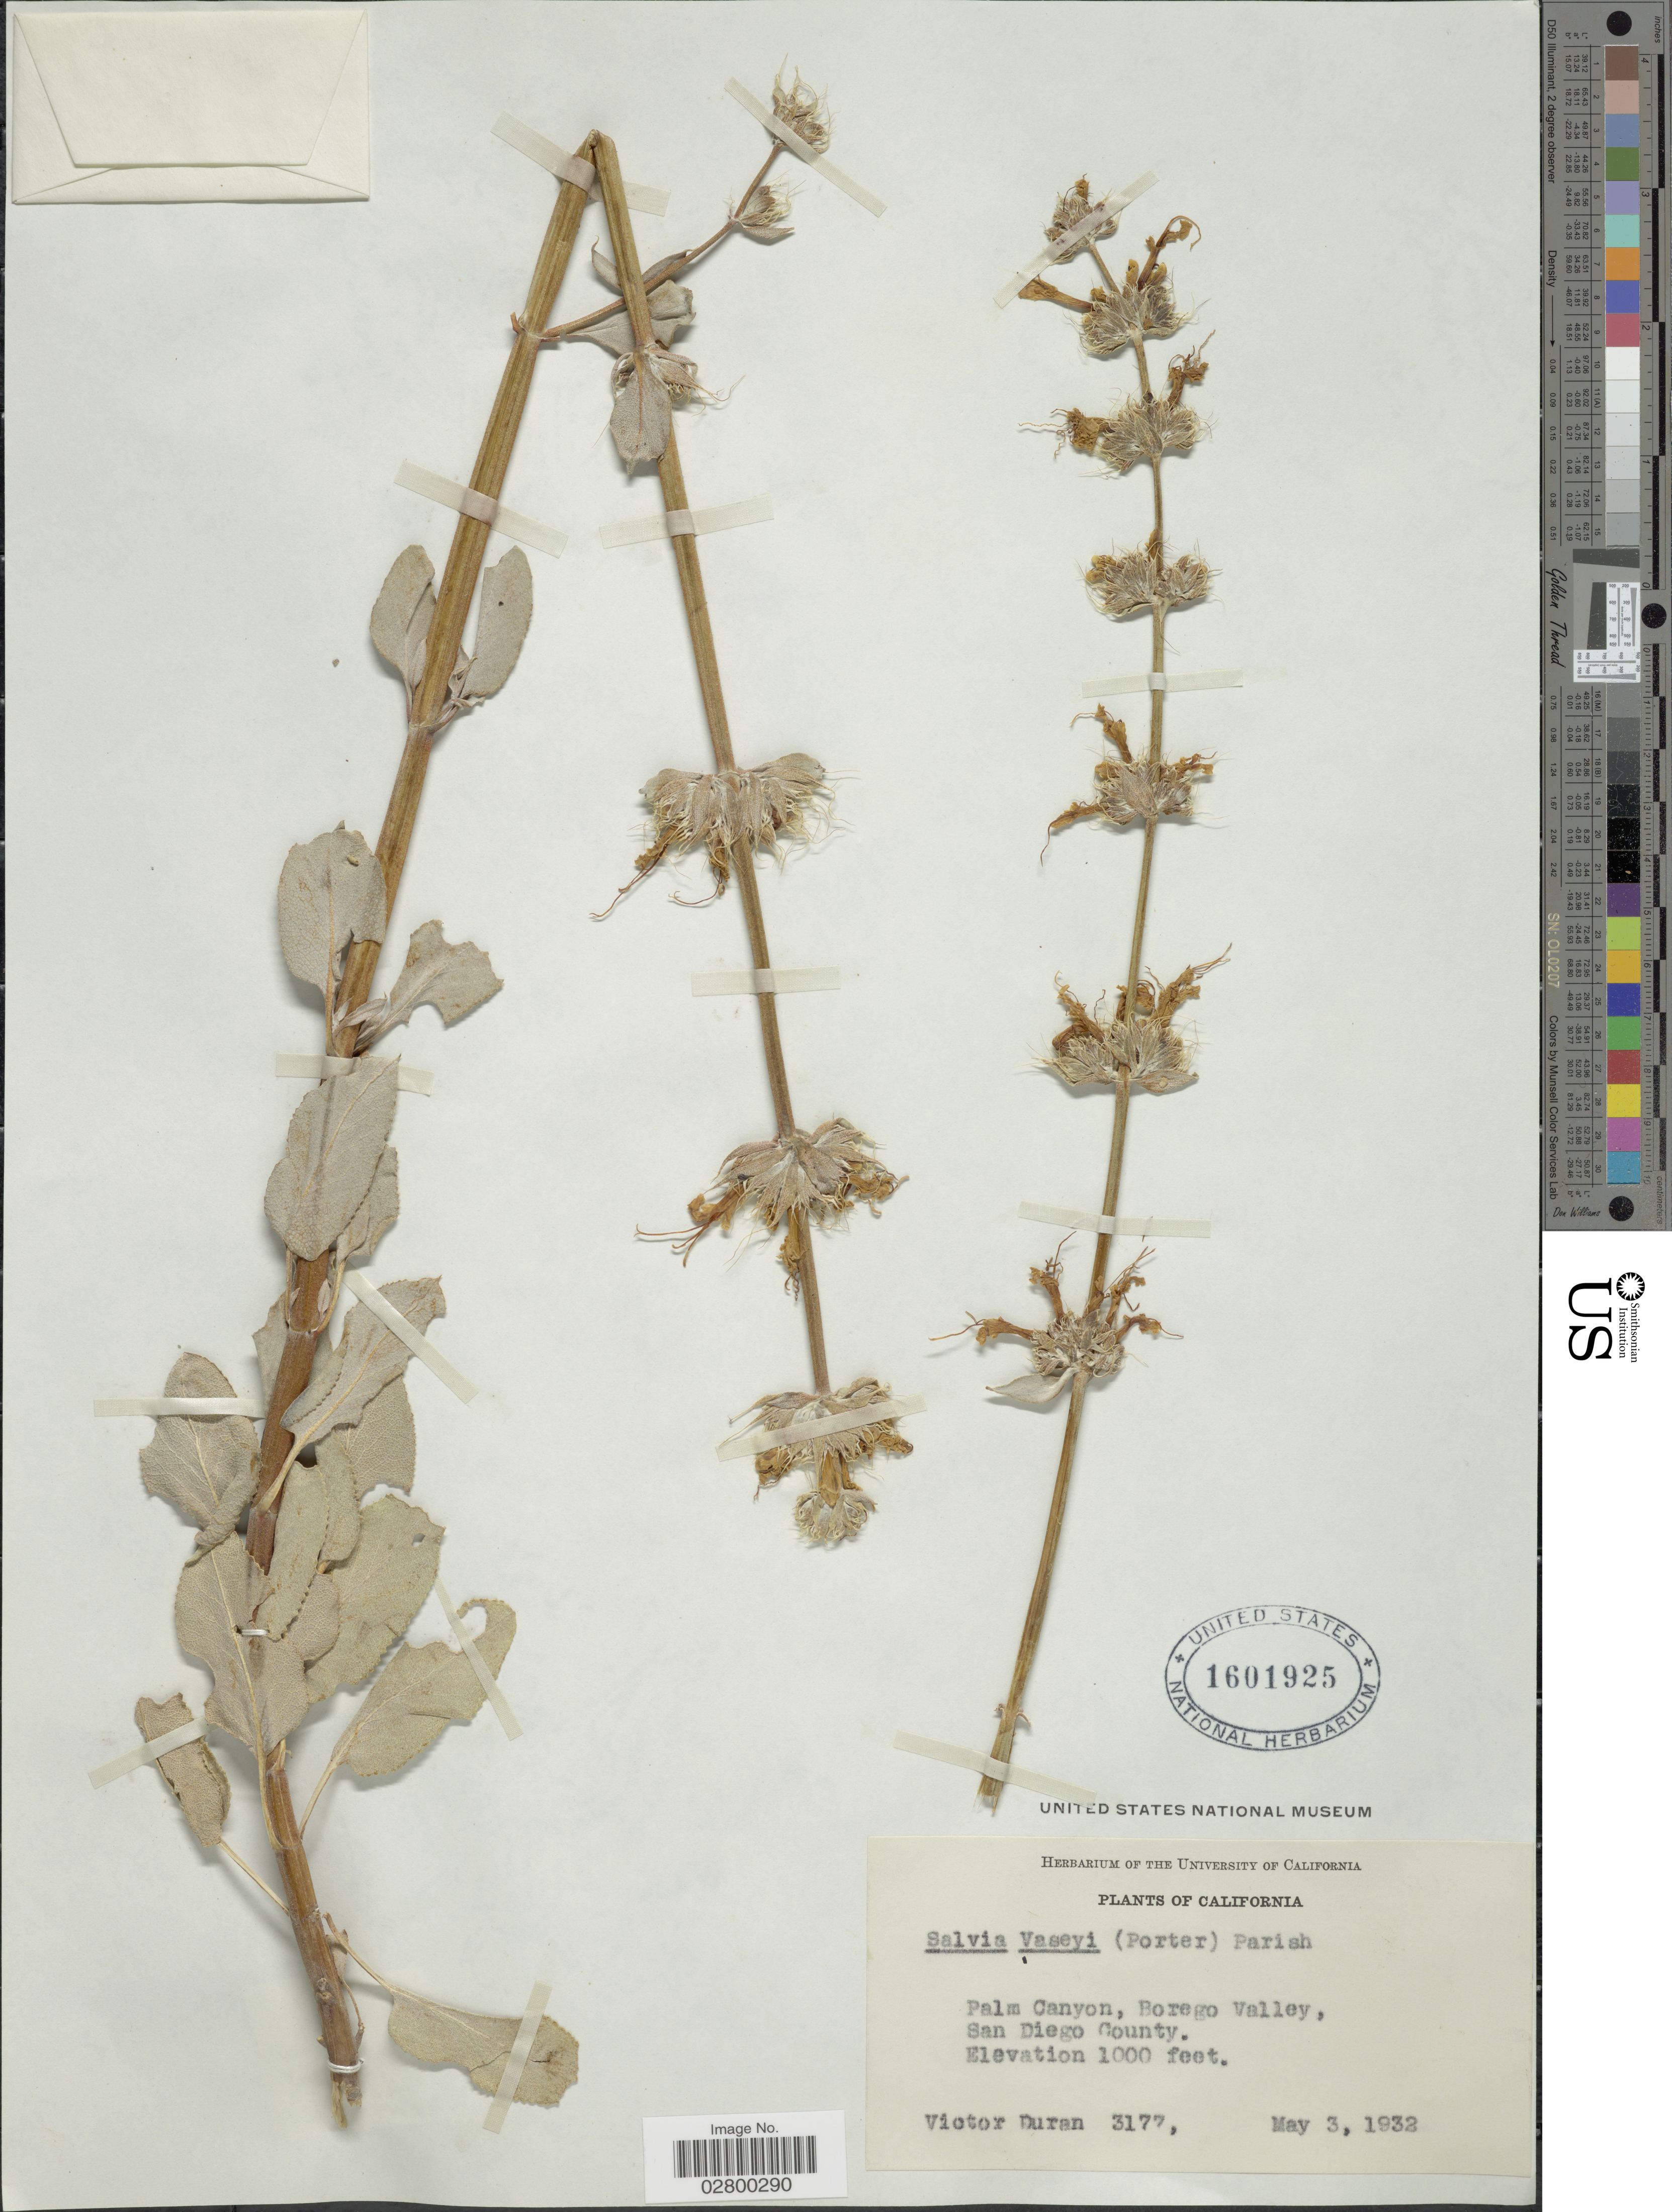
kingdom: Plantae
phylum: Tracheophyta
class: Magnoliopsida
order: Lamiales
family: Lamiaceae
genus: Salvia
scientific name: Salvia vaseyi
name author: (Porter) Parish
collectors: V. Duran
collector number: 3177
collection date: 1932-05-03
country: United States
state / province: California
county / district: San Diego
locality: Palm Canyon, Borego Valley, San Diego County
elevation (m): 305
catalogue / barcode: US 1601925